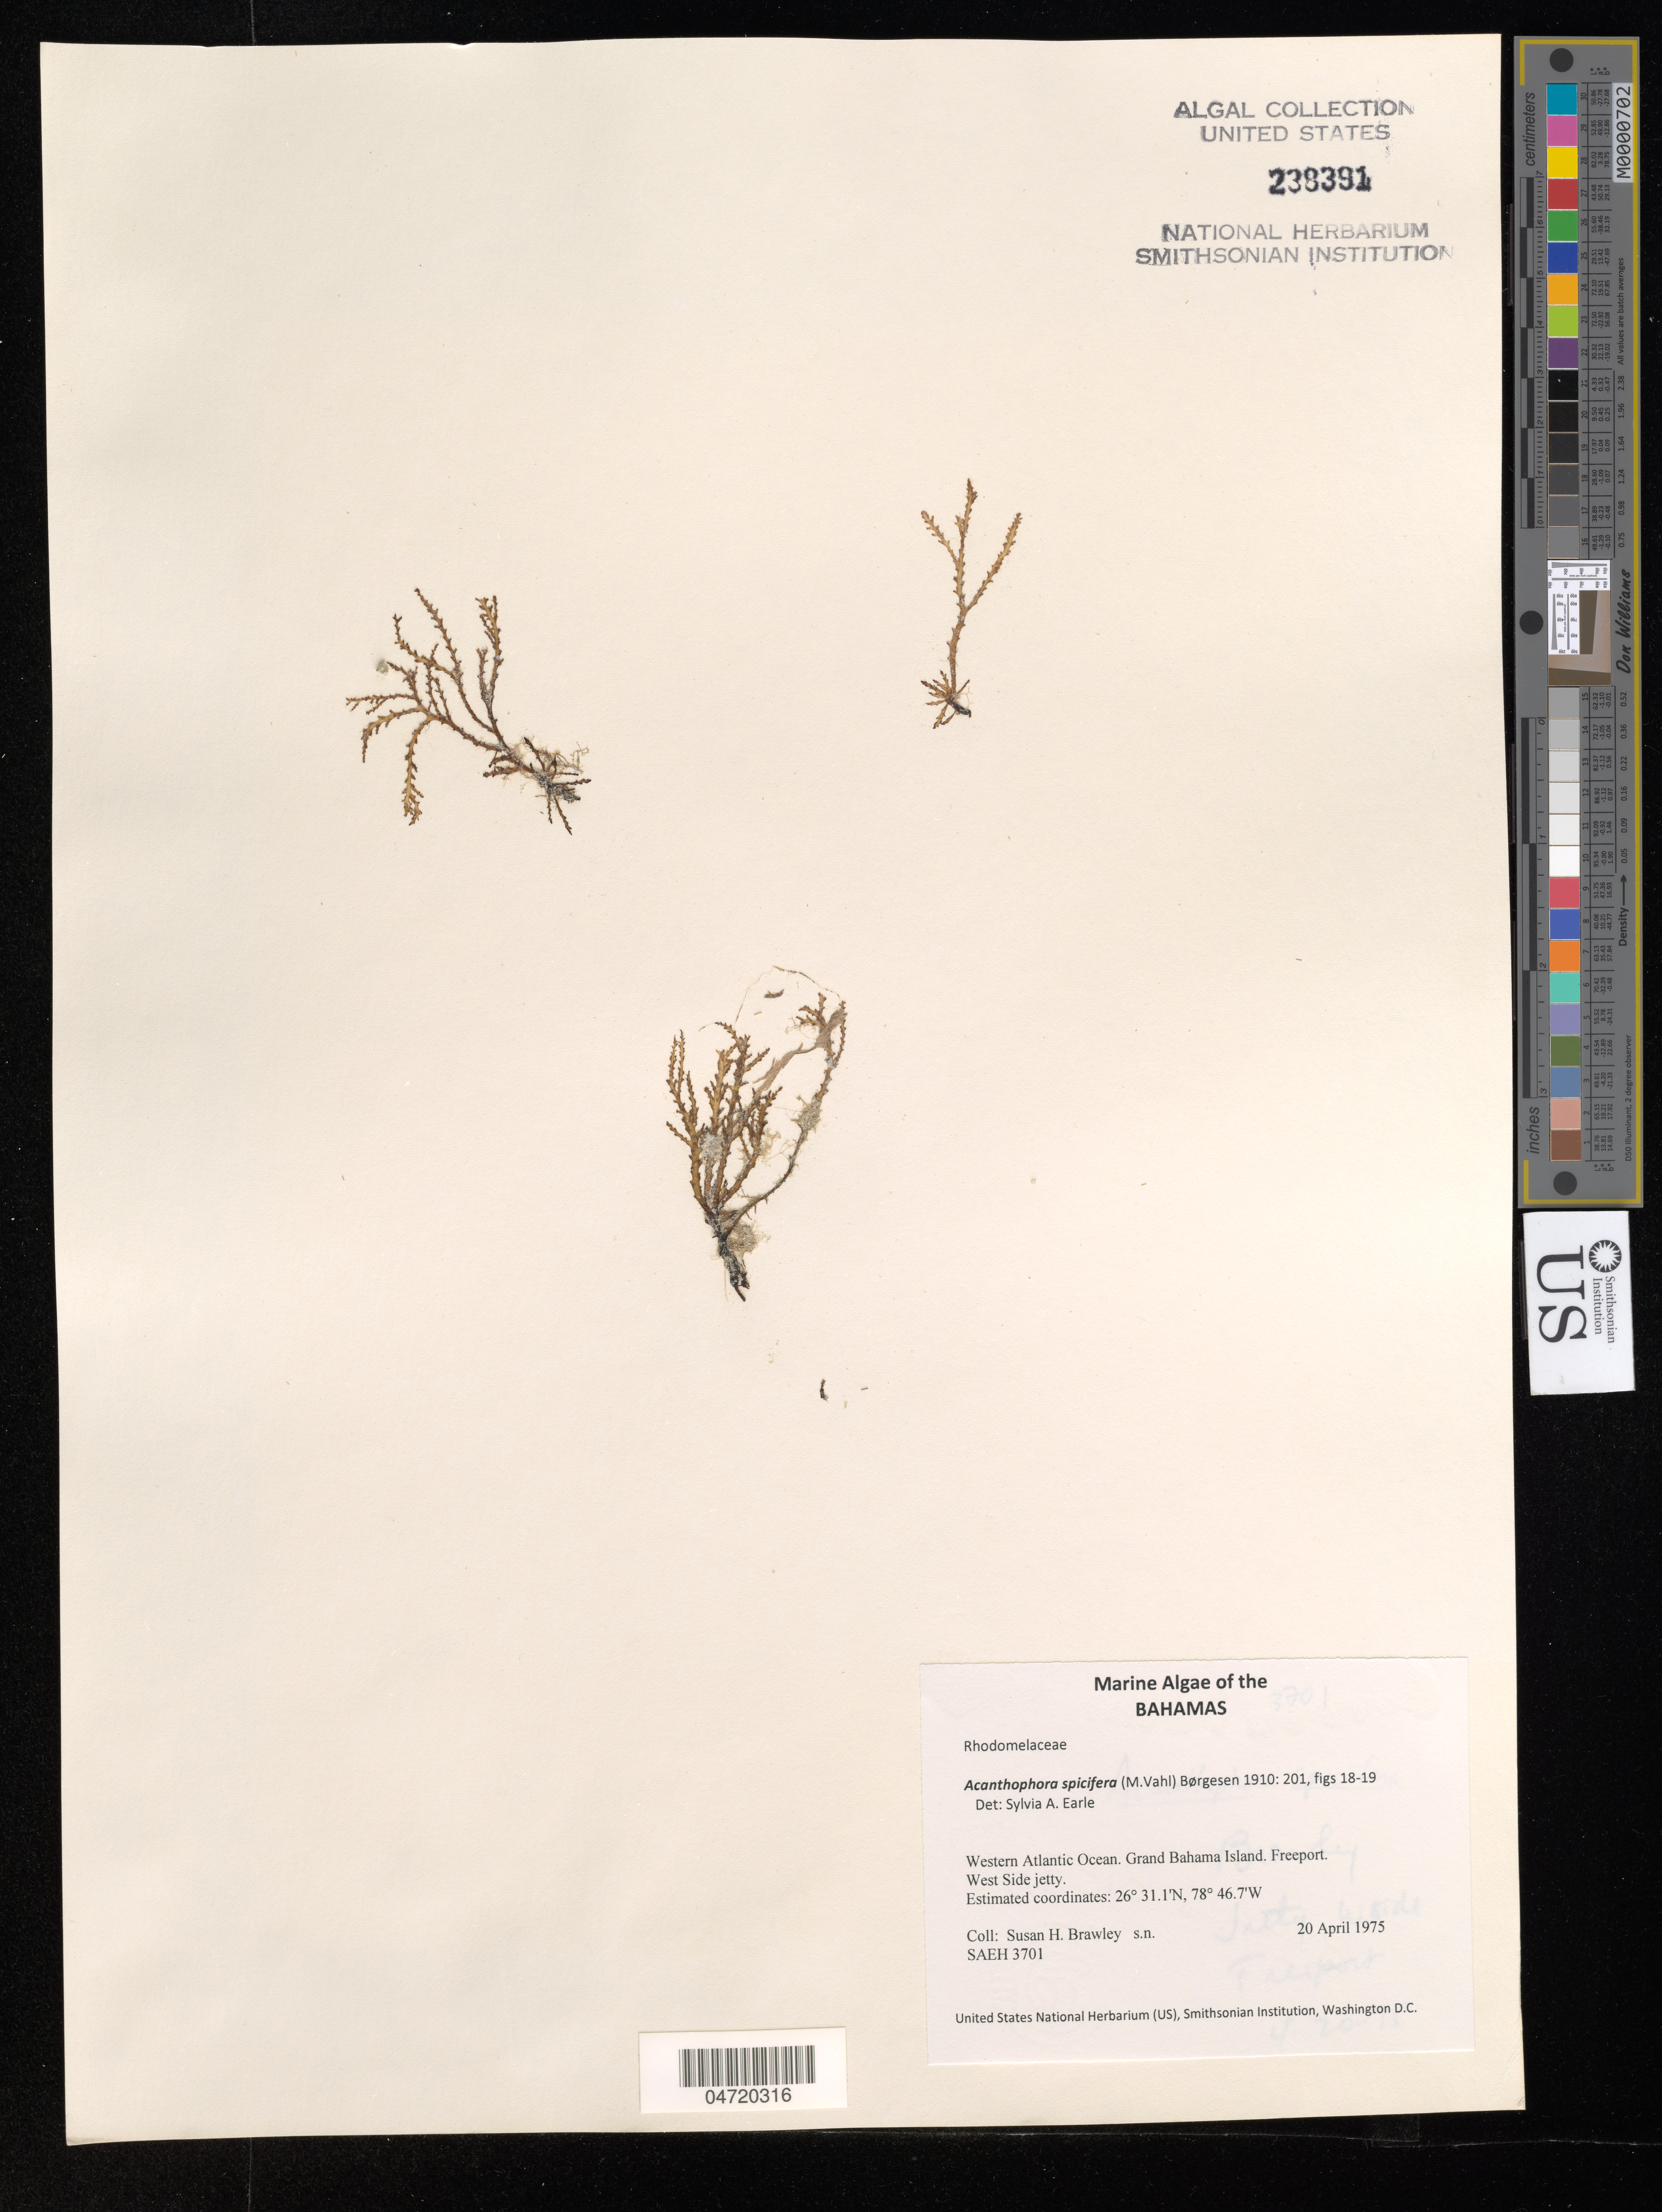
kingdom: Plantae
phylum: Rhodophyta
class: Florideophyceae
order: Ceramiales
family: Rhodomelaceae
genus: Acanthophora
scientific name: Acanthophora spicifera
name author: (Vahl) Børgesen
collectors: S. Brawley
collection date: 1975-04-20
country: Bahamas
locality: Western Atlantic Ocean. Grand Bahama Island. Freeport. West side jetty.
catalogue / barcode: US 238391